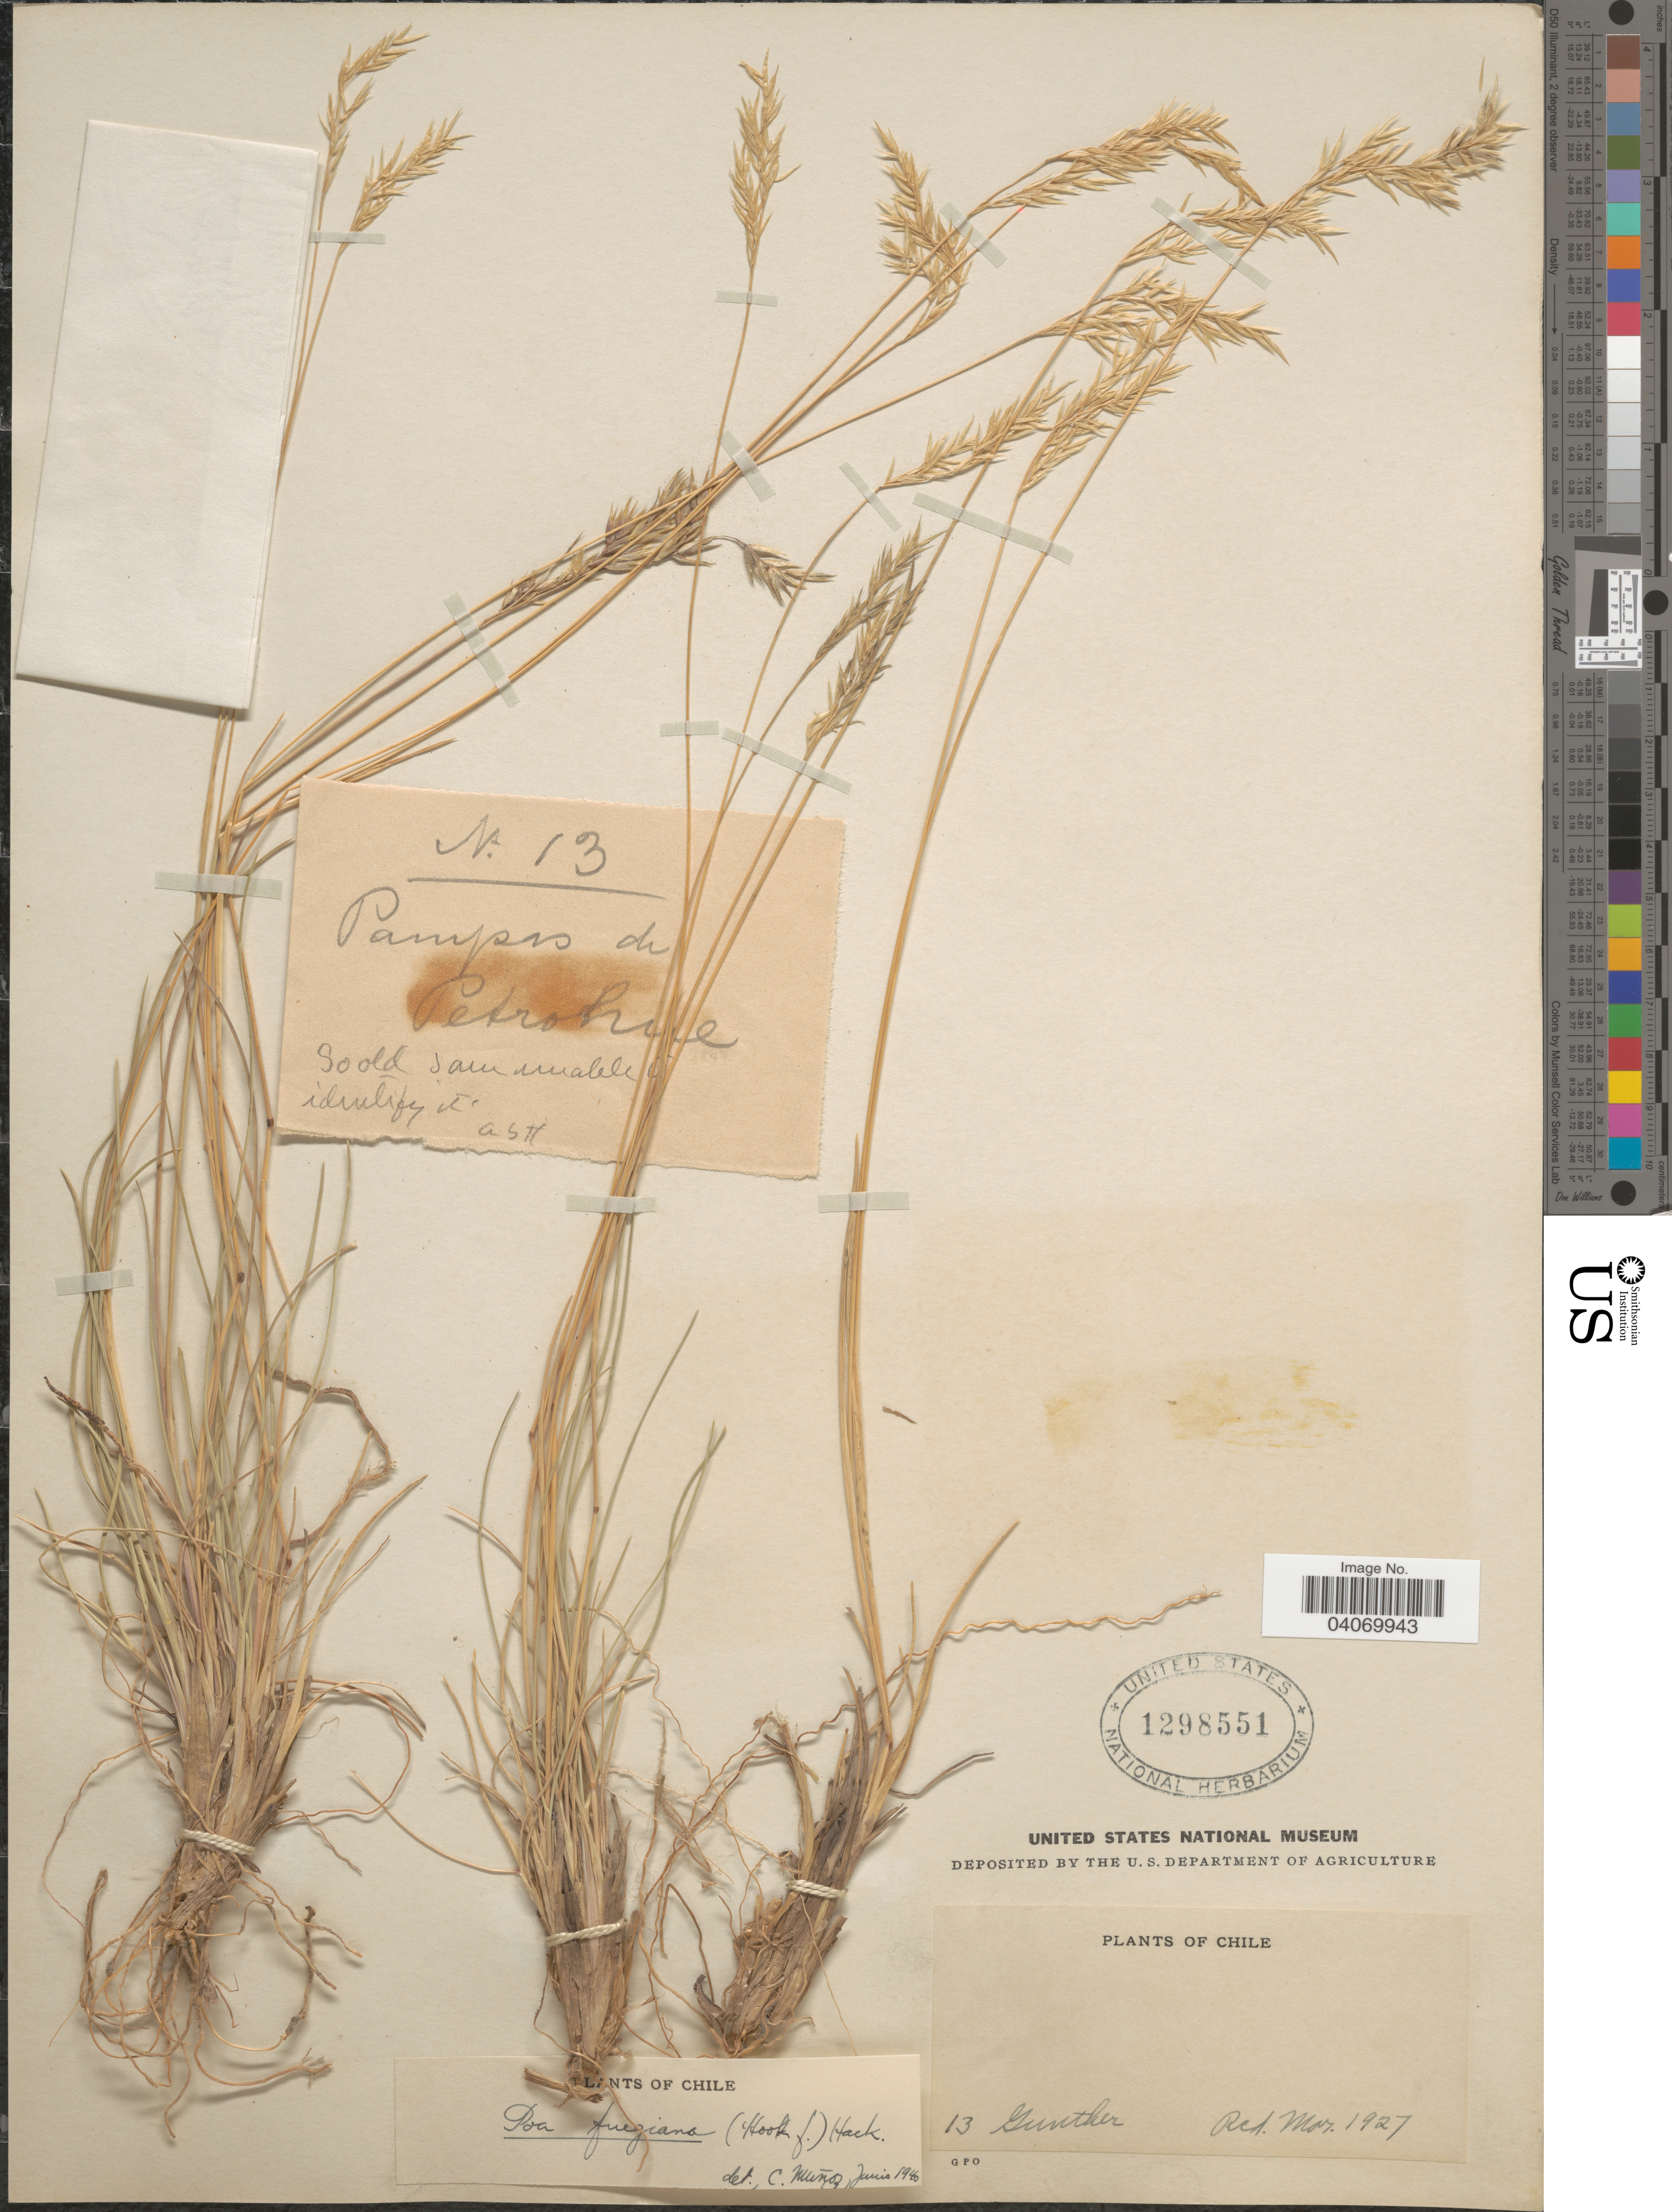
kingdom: Plantae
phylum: Tracheophyta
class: Liliopsida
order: Poales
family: Poaceae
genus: Poa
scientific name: Poa alopecurus subsp. fuegiana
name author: (Hook. f.) D.M. Moore & Dogg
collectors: -. Gunther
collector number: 13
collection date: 1927-03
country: Chile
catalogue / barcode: US 1298551